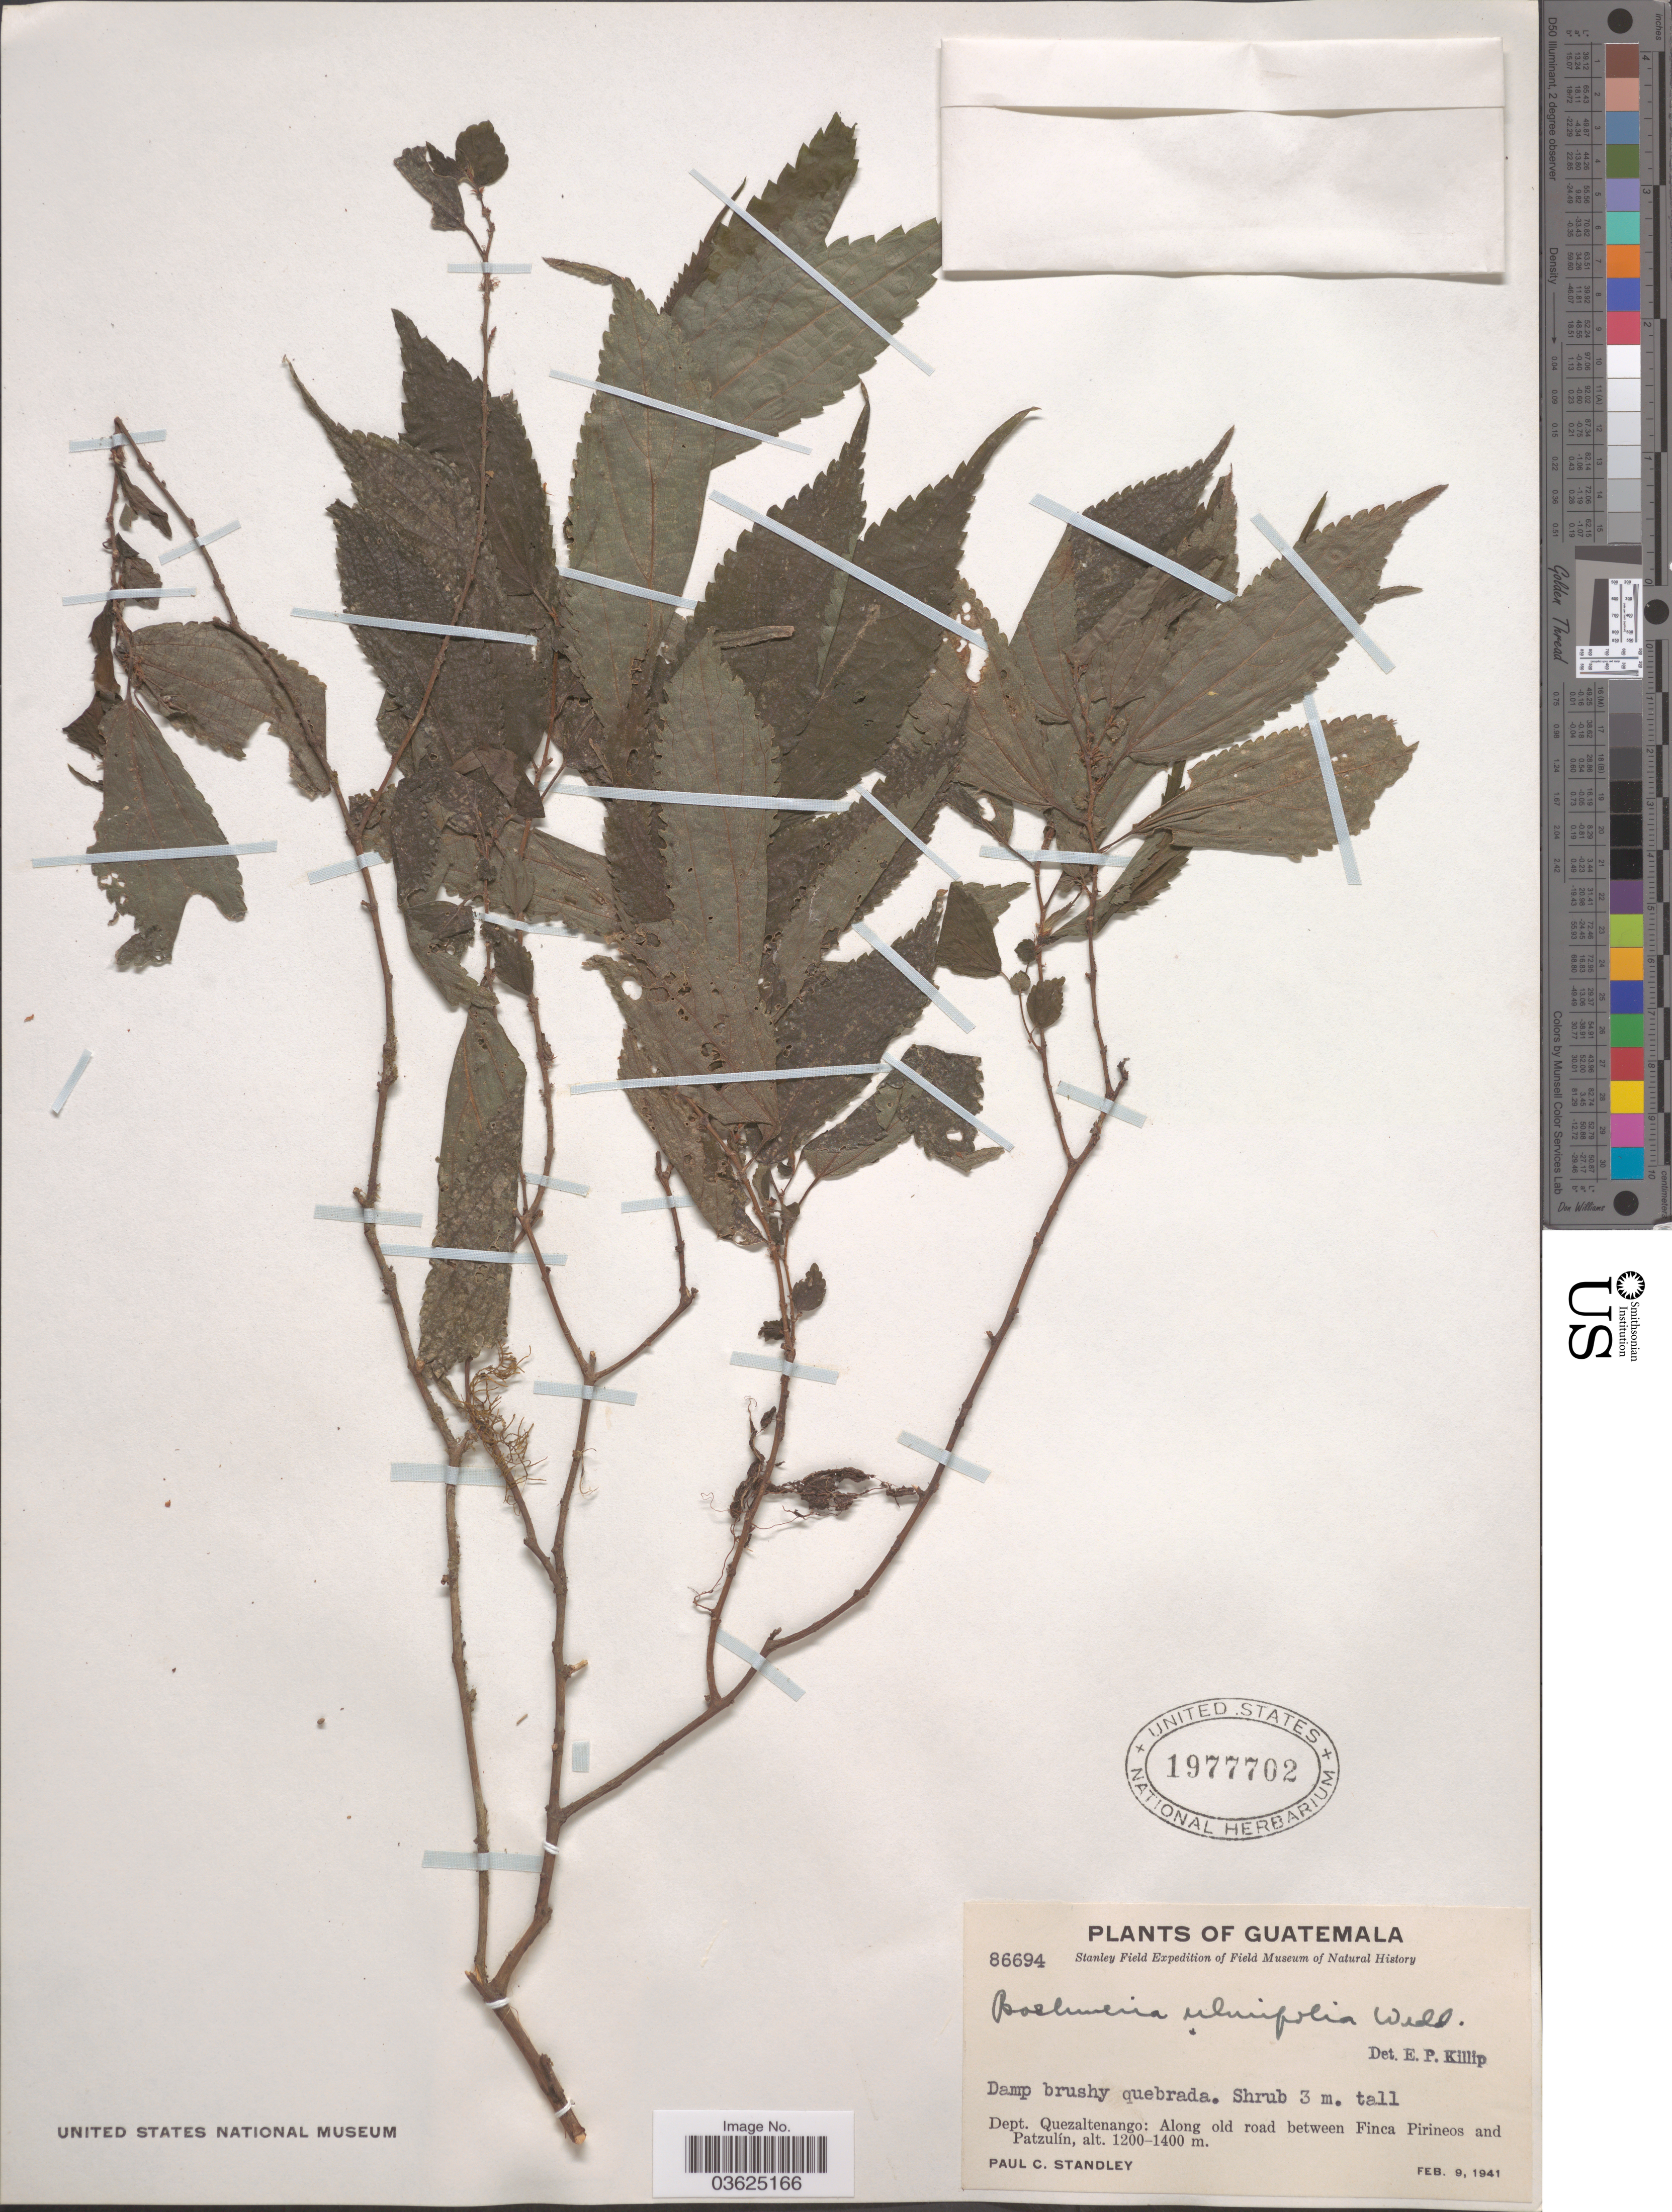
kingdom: Plantae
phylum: Tracheophyta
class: Magnoliopsida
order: Rosales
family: Urticaceae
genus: Boehmeria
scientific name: Boehmeria ulmifolia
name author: Wedd.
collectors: P. C. Standley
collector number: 86694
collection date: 1941-02-09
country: Guatemala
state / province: Quetzaltenango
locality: Dept. Quezaltenango: Along old road between Finca Pirineos and Patzulín.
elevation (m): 1200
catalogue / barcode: US 1977702